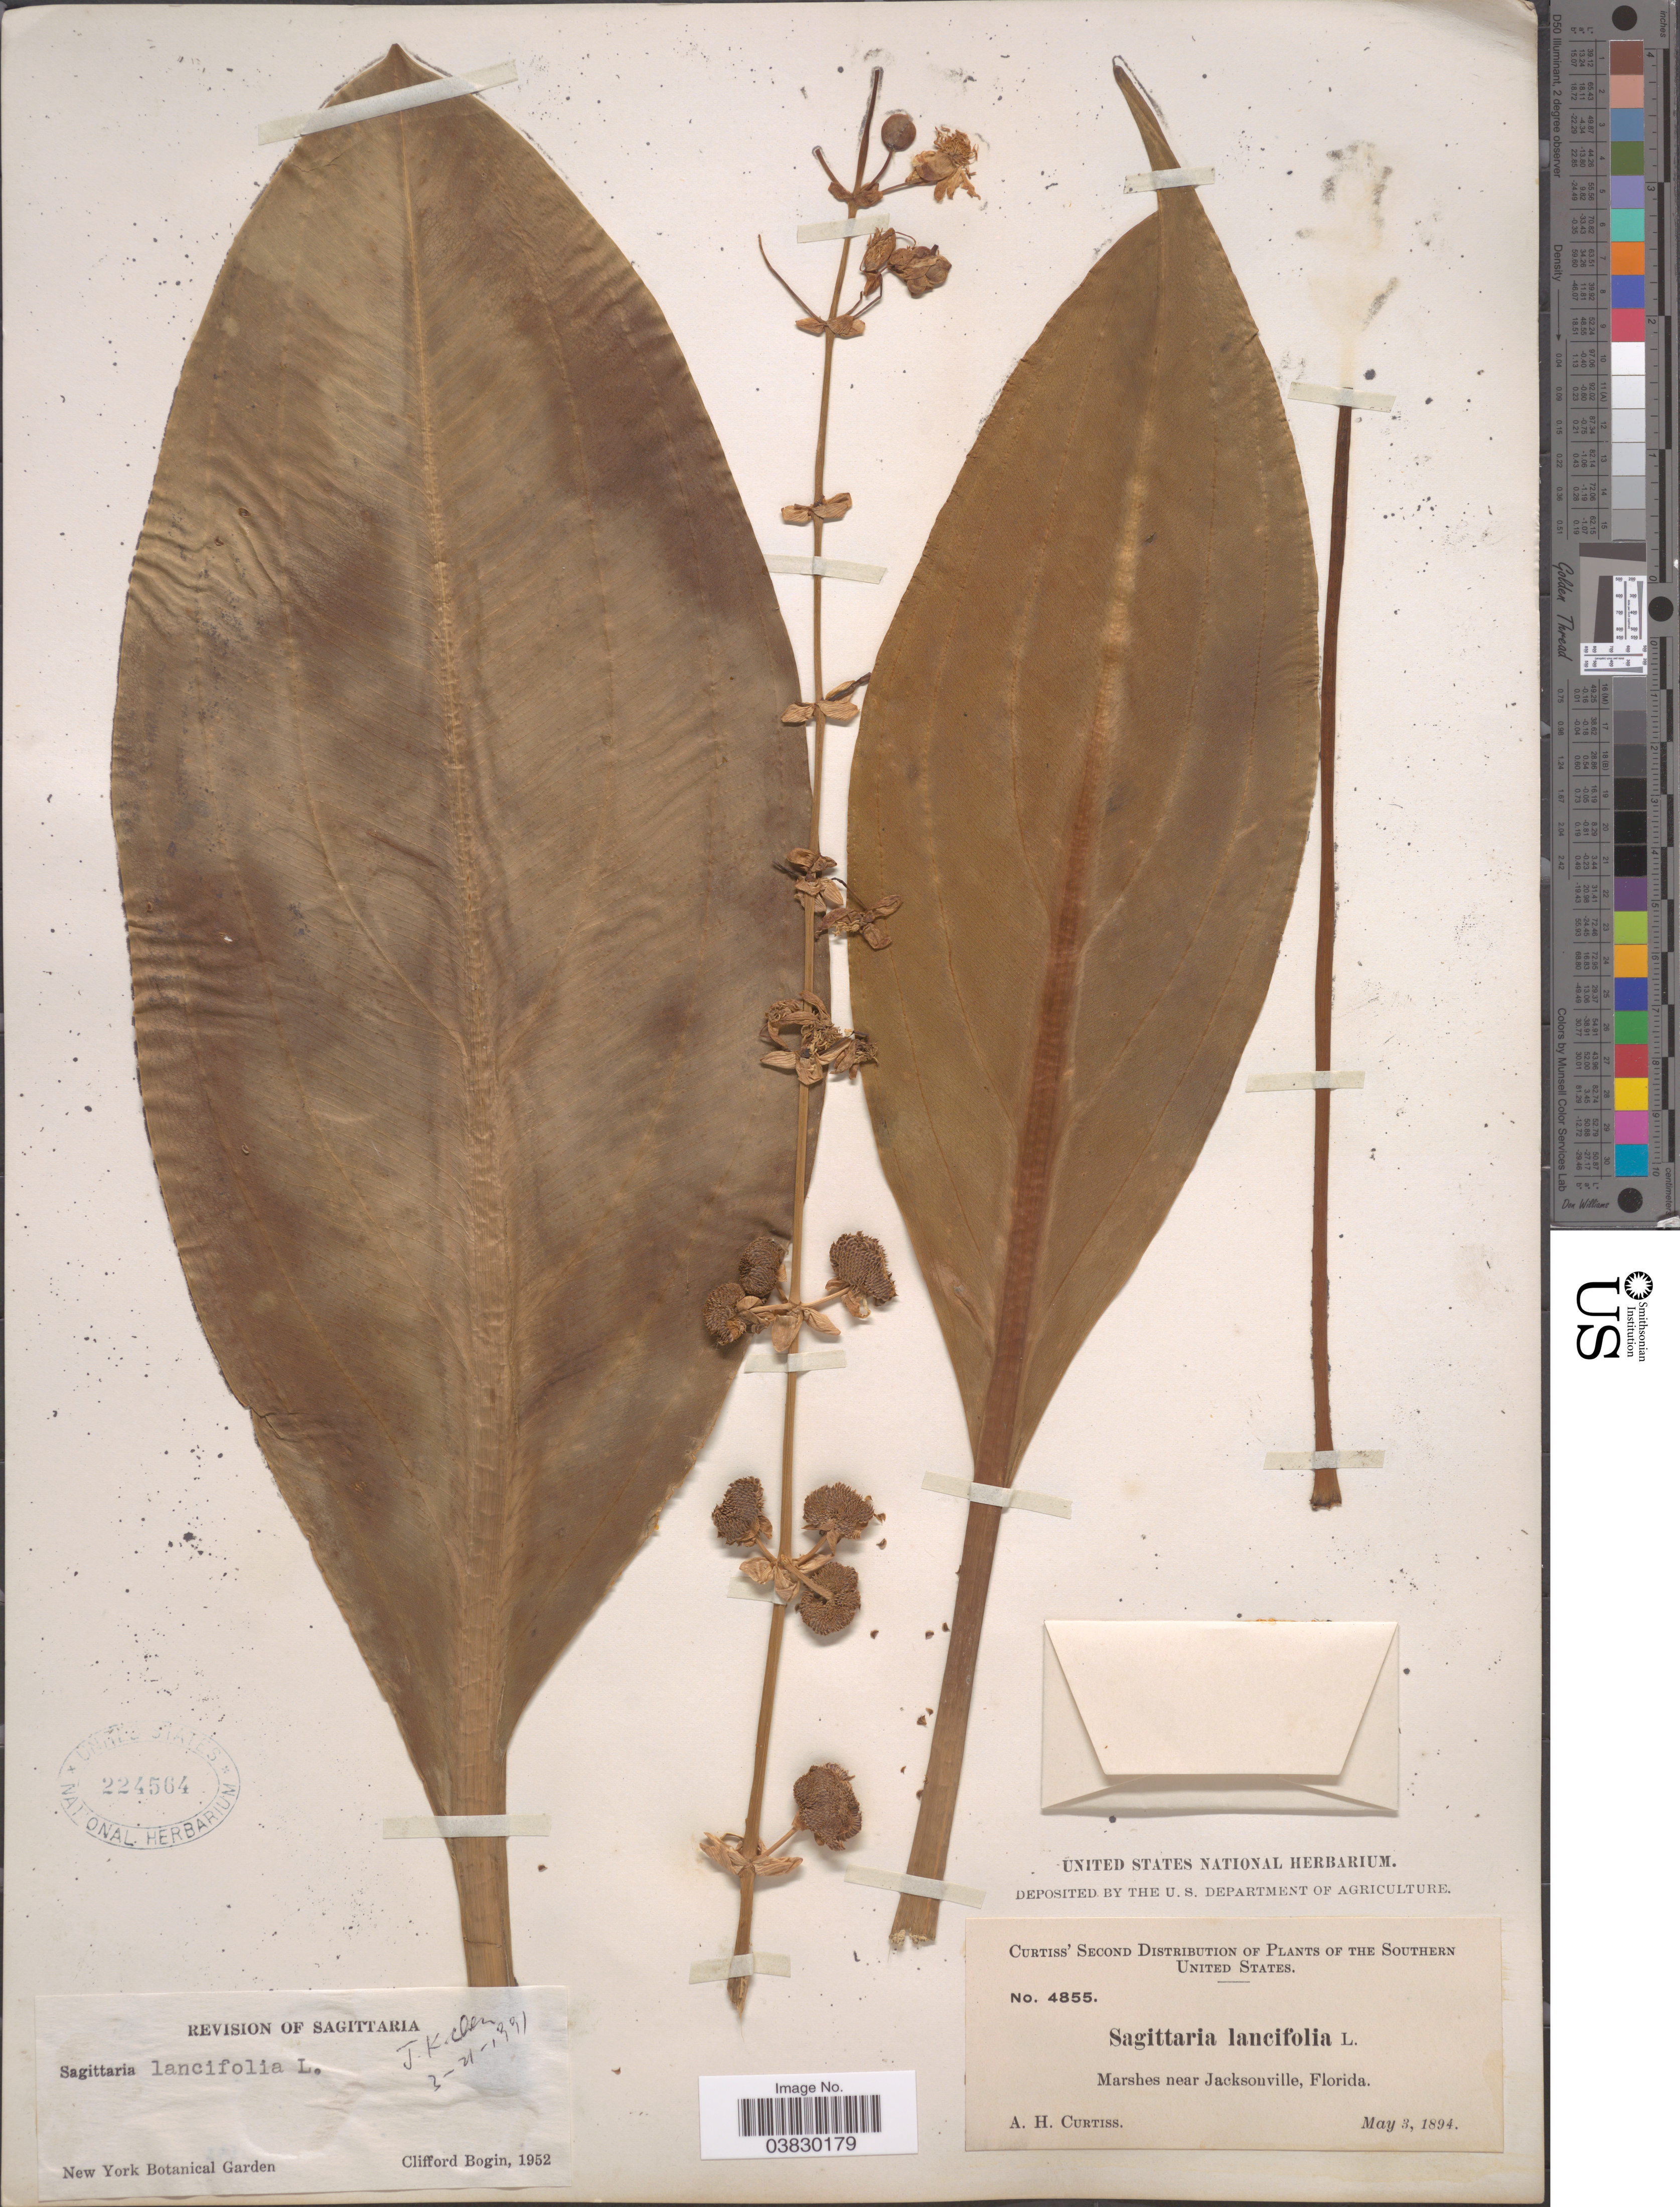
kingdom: Plantae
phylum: Tracheophyta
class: Liliopsida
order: Alismatales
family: Alismataceae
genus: Sagittaria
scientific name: Sagittaria lancifolia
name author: L.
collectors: A. H. Curtiss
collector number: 4855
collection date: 1894-05-03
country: United States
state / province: Florida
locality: The Southern United States. Near Jacksonville.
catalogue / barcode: US 224564